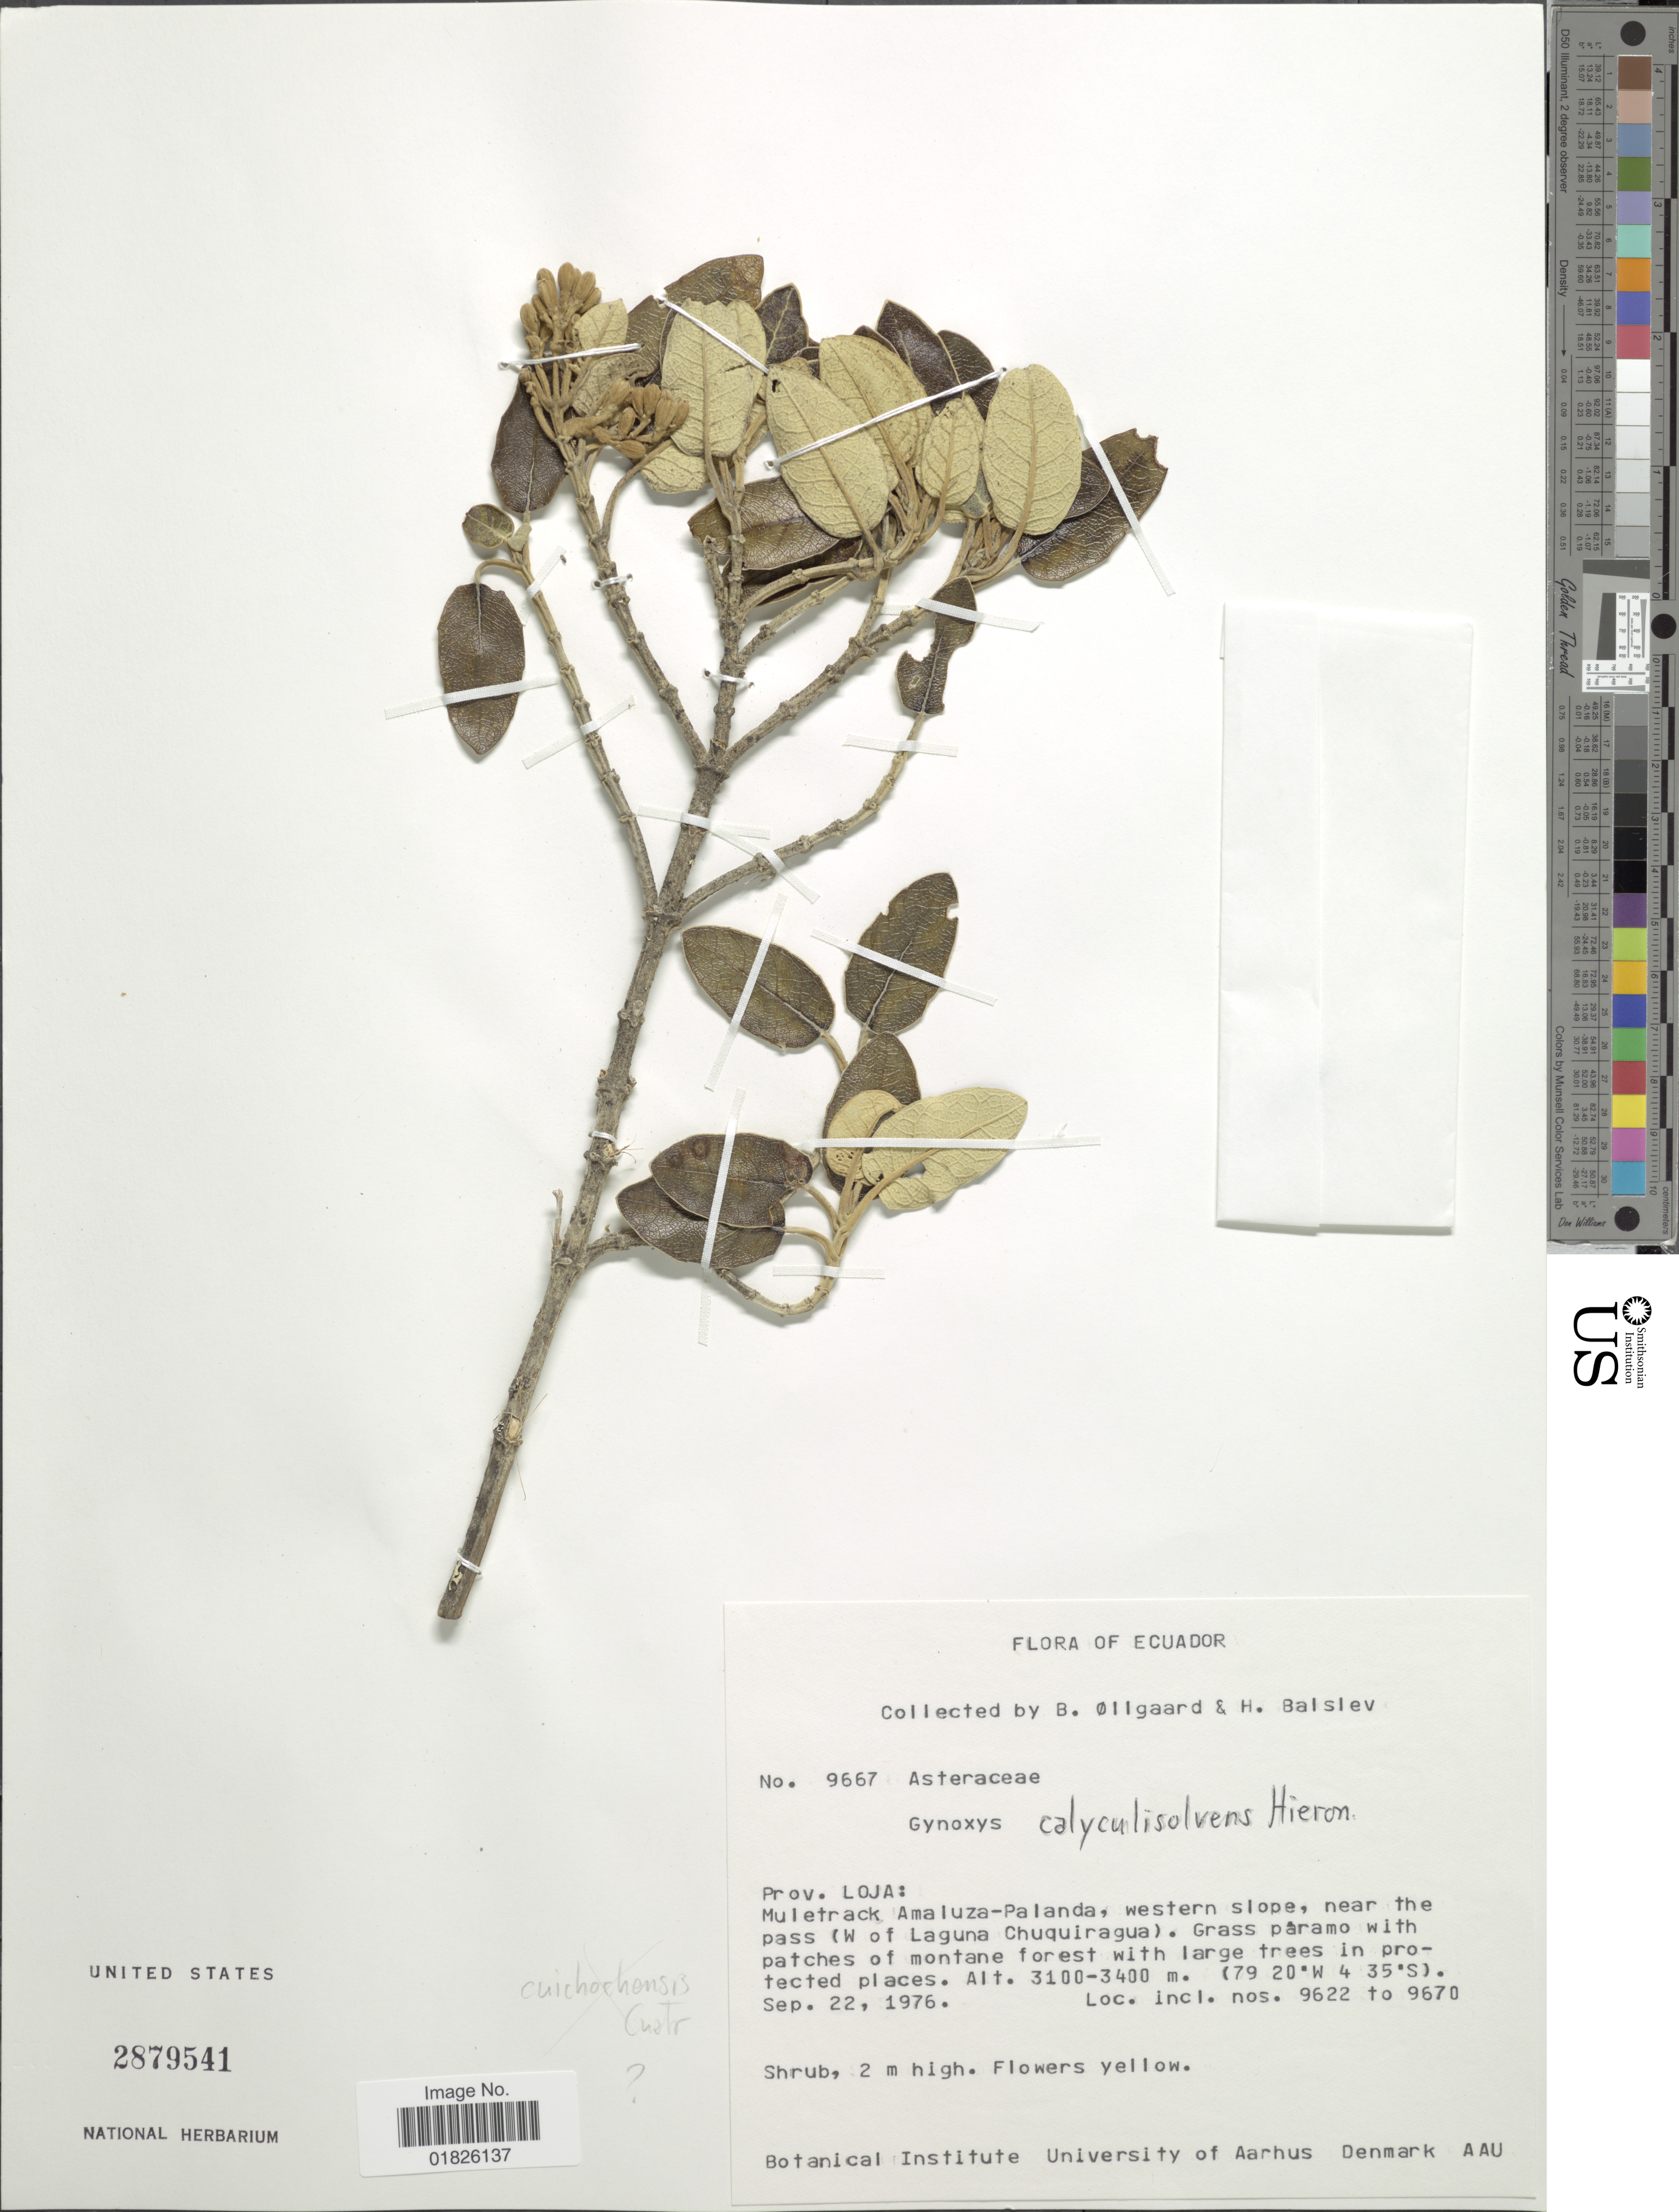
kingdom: Plantae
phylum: Tracheophyta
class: Magnoliopsida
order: Asterales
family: Asteraceae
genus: Gynoxys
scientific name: Gynoxys calyculisolvens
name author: Hieron.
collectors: B. Øllgaard & H. Balslev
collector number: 9667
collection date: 1976-09-22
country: Ecuador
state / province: Loja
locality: Muletrack Amaluza-Palanda, western slope, near the pass (W of Laguna Chuquiragua)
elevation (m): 3100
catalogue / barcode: US 2879541